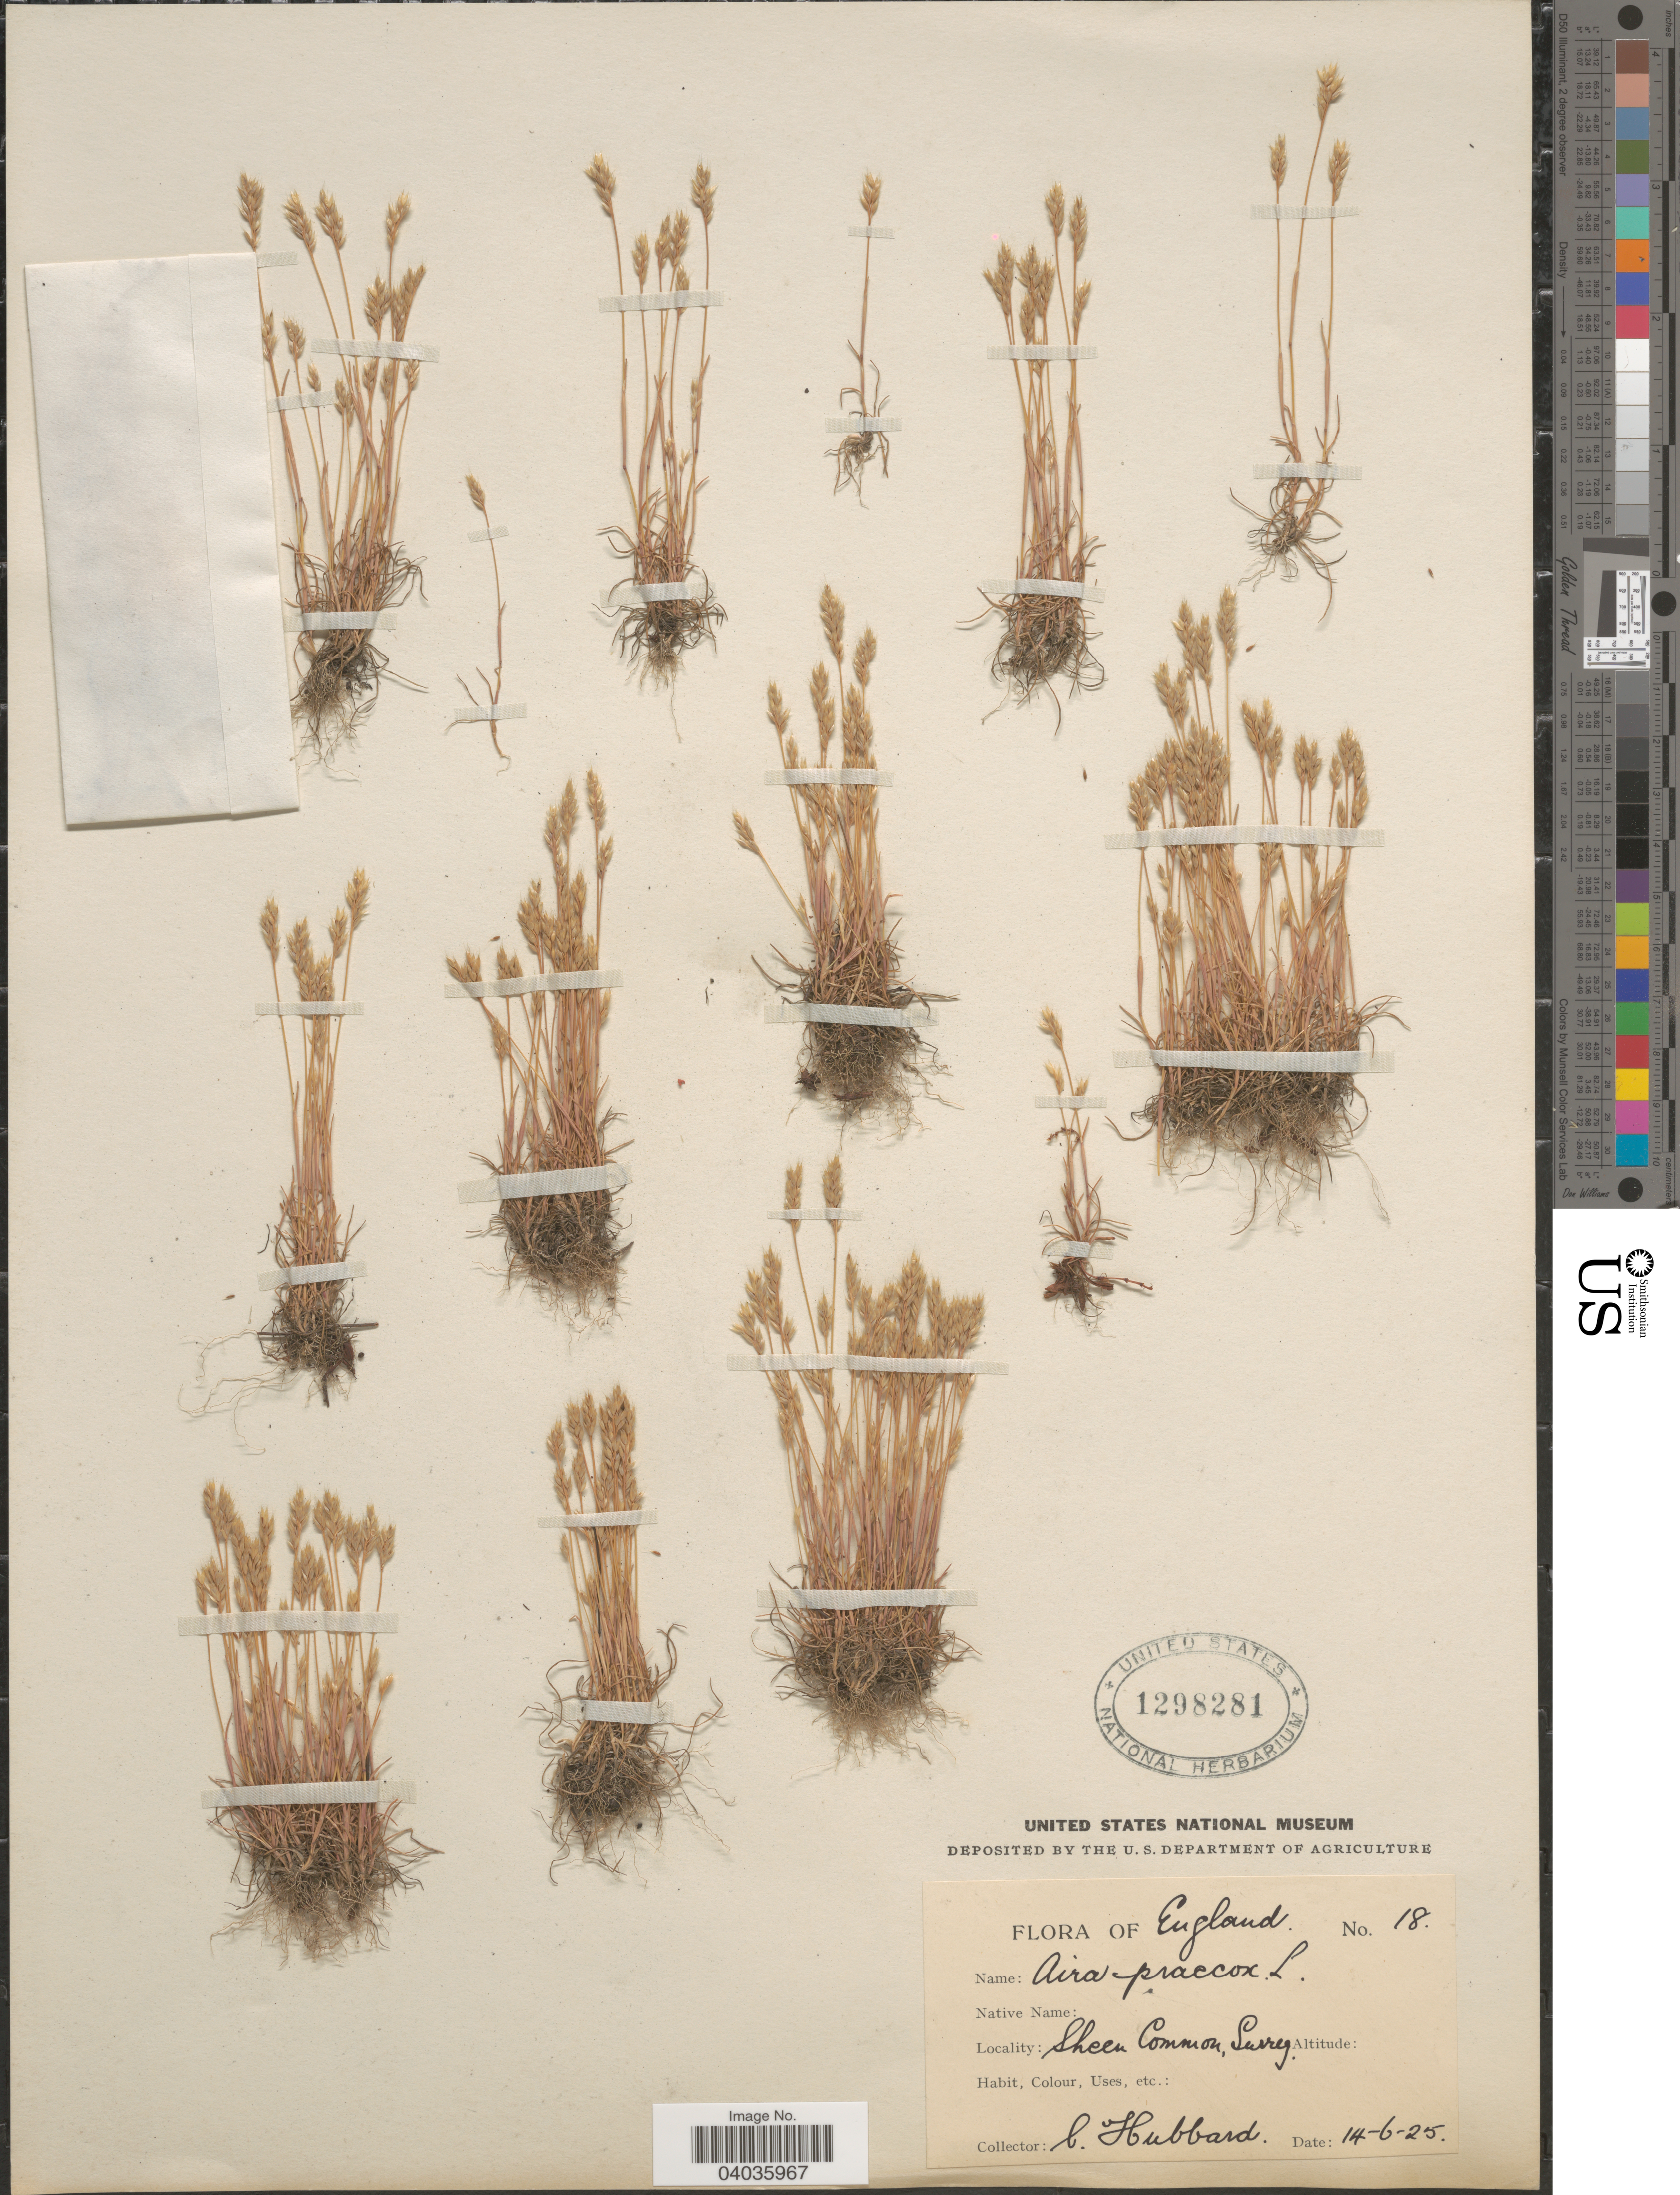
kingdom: Plantae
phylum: Tracheophyta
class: Liliopsida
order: Poales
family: Poaceae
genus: Aira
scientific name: Aira praecox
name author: L.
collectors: C. E. Hubbard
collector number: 18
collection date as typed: Transcribed d/m/y: 14/6/25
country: United Kingdom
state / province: England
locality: Sheen Common, Surrey.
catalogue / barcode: US 1298281